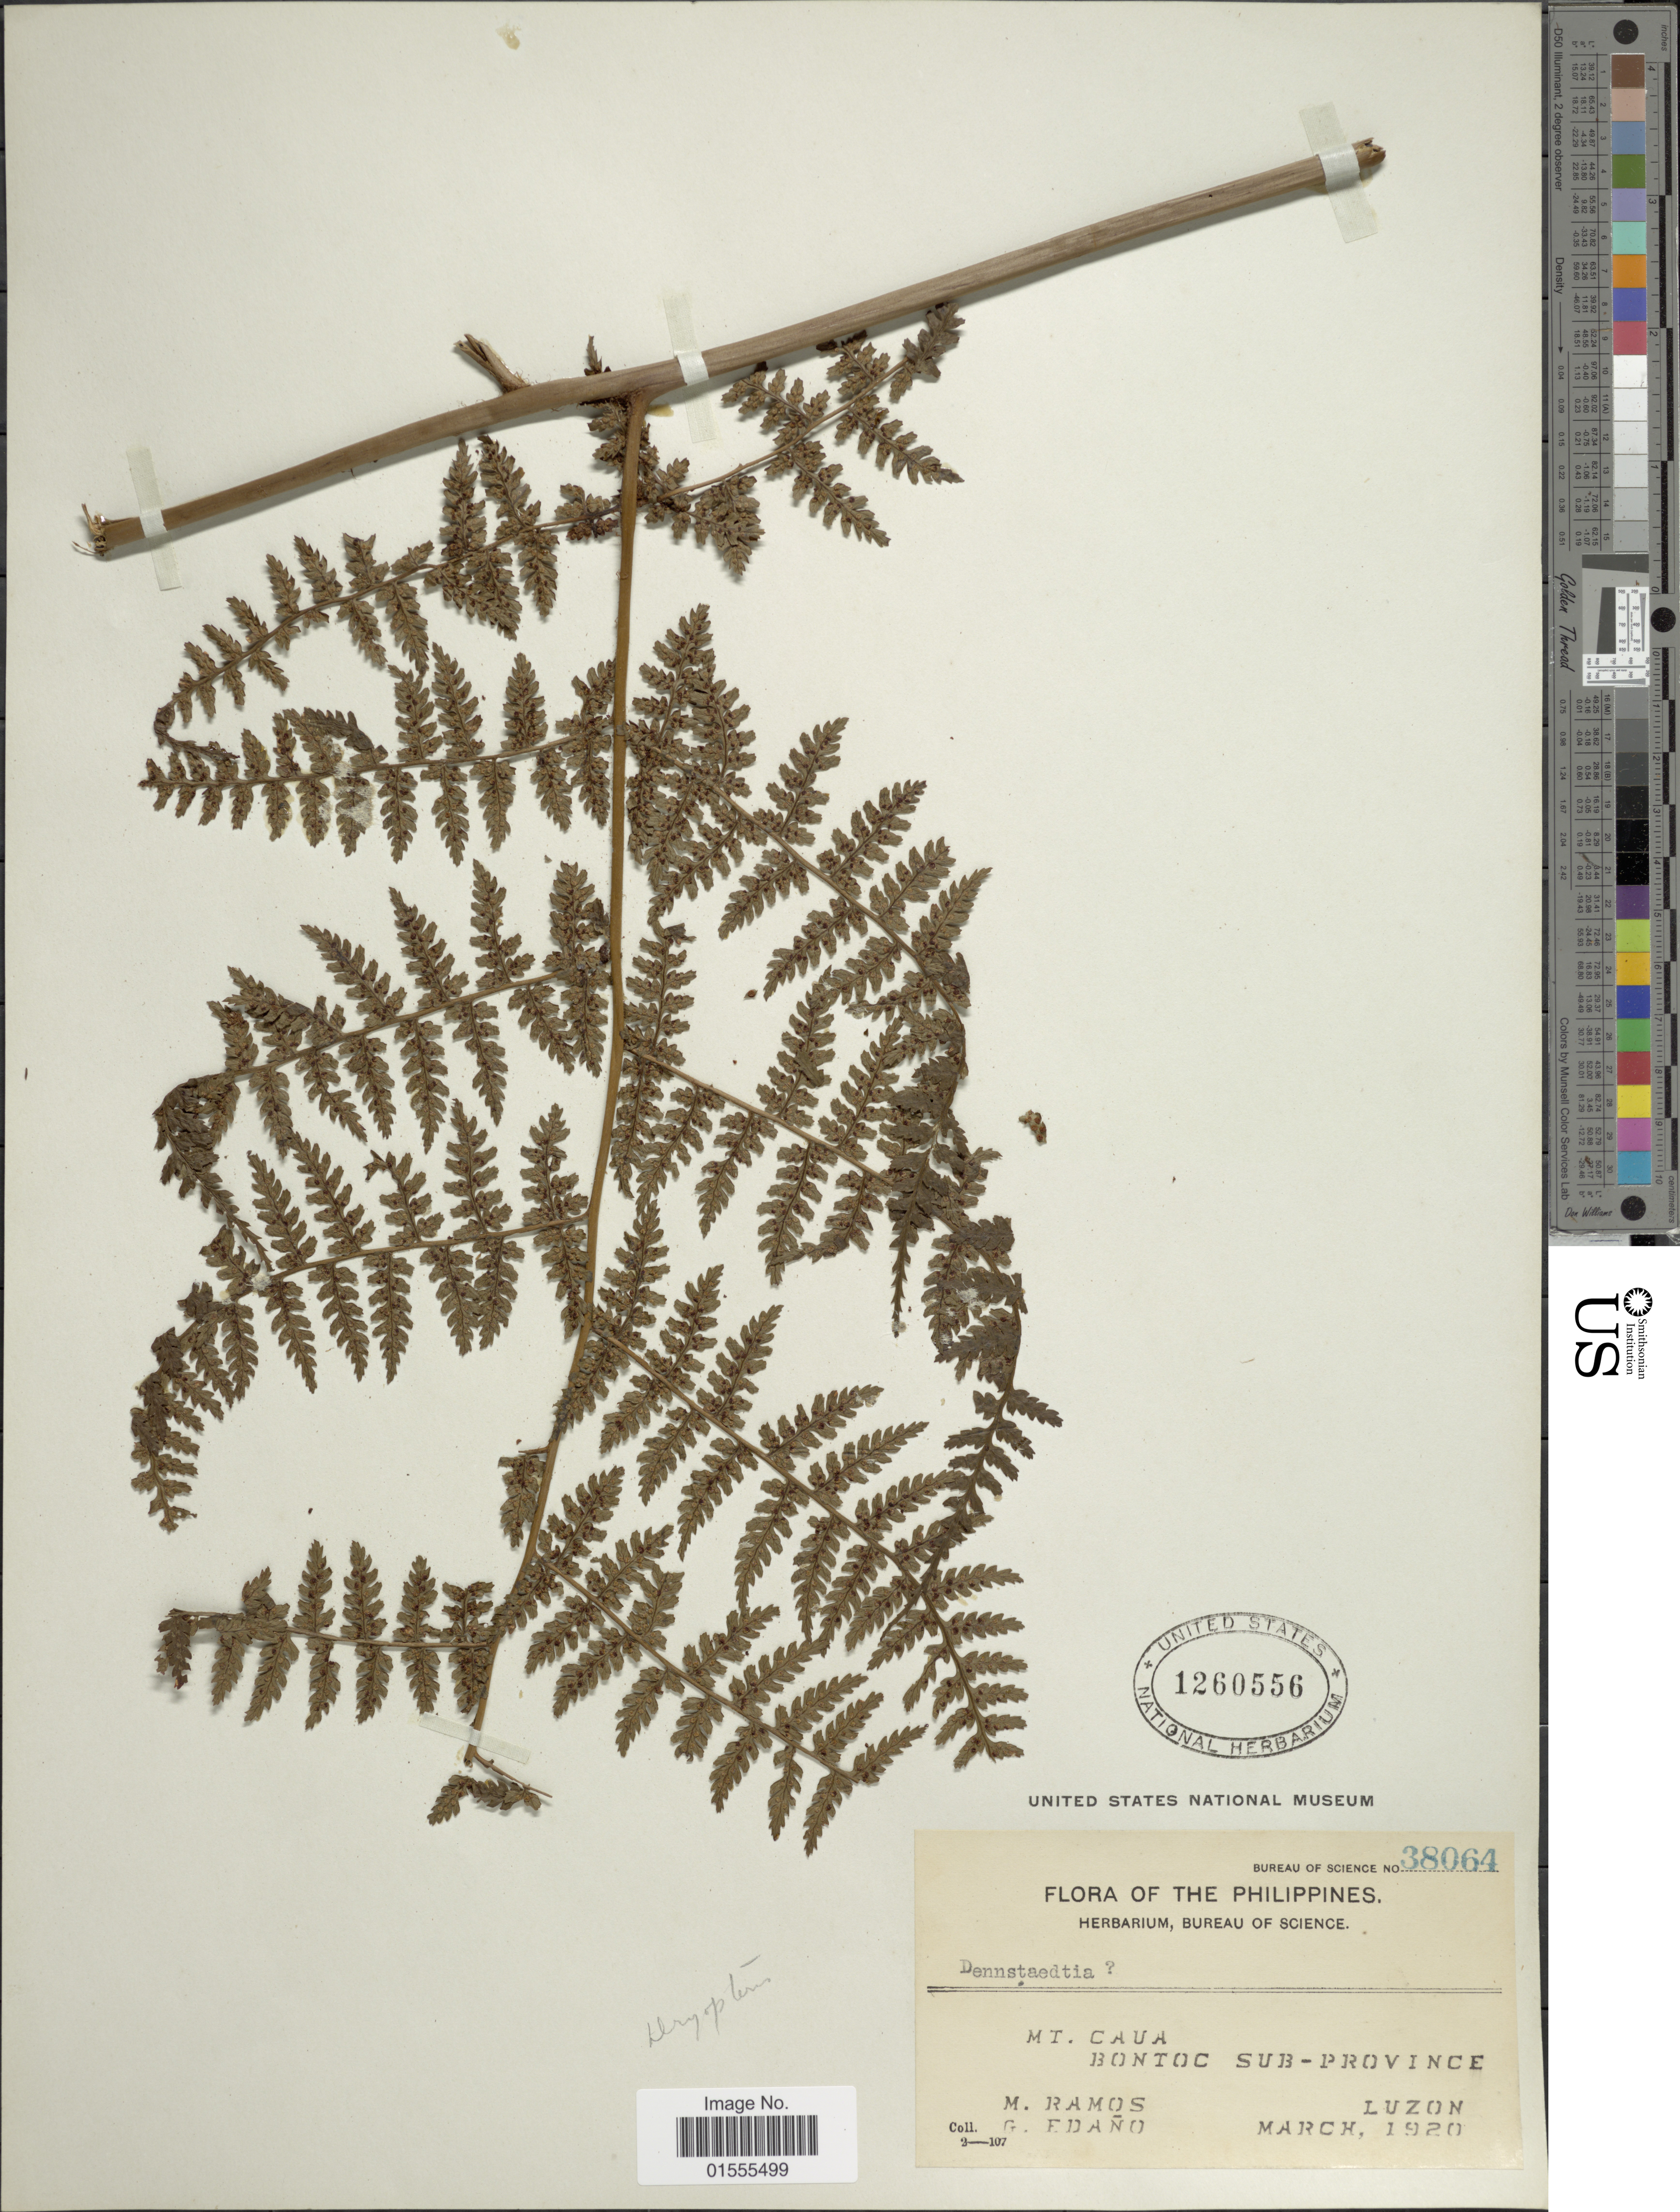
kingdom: Plantae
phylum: Tracheophyta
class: Polypodiopsida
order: Polypodiales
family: Dryopteridaceae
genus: Dryopteris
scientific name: Dryopteris subarborea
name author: (Baker) C. Chr.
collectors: M. Ramos & G. Edaño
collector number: Bureau of Science 38064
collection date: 1920-03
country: Philippines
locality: Mt. Caua, Bontoc Sub-Province, Luzon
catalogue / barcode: US 1260556